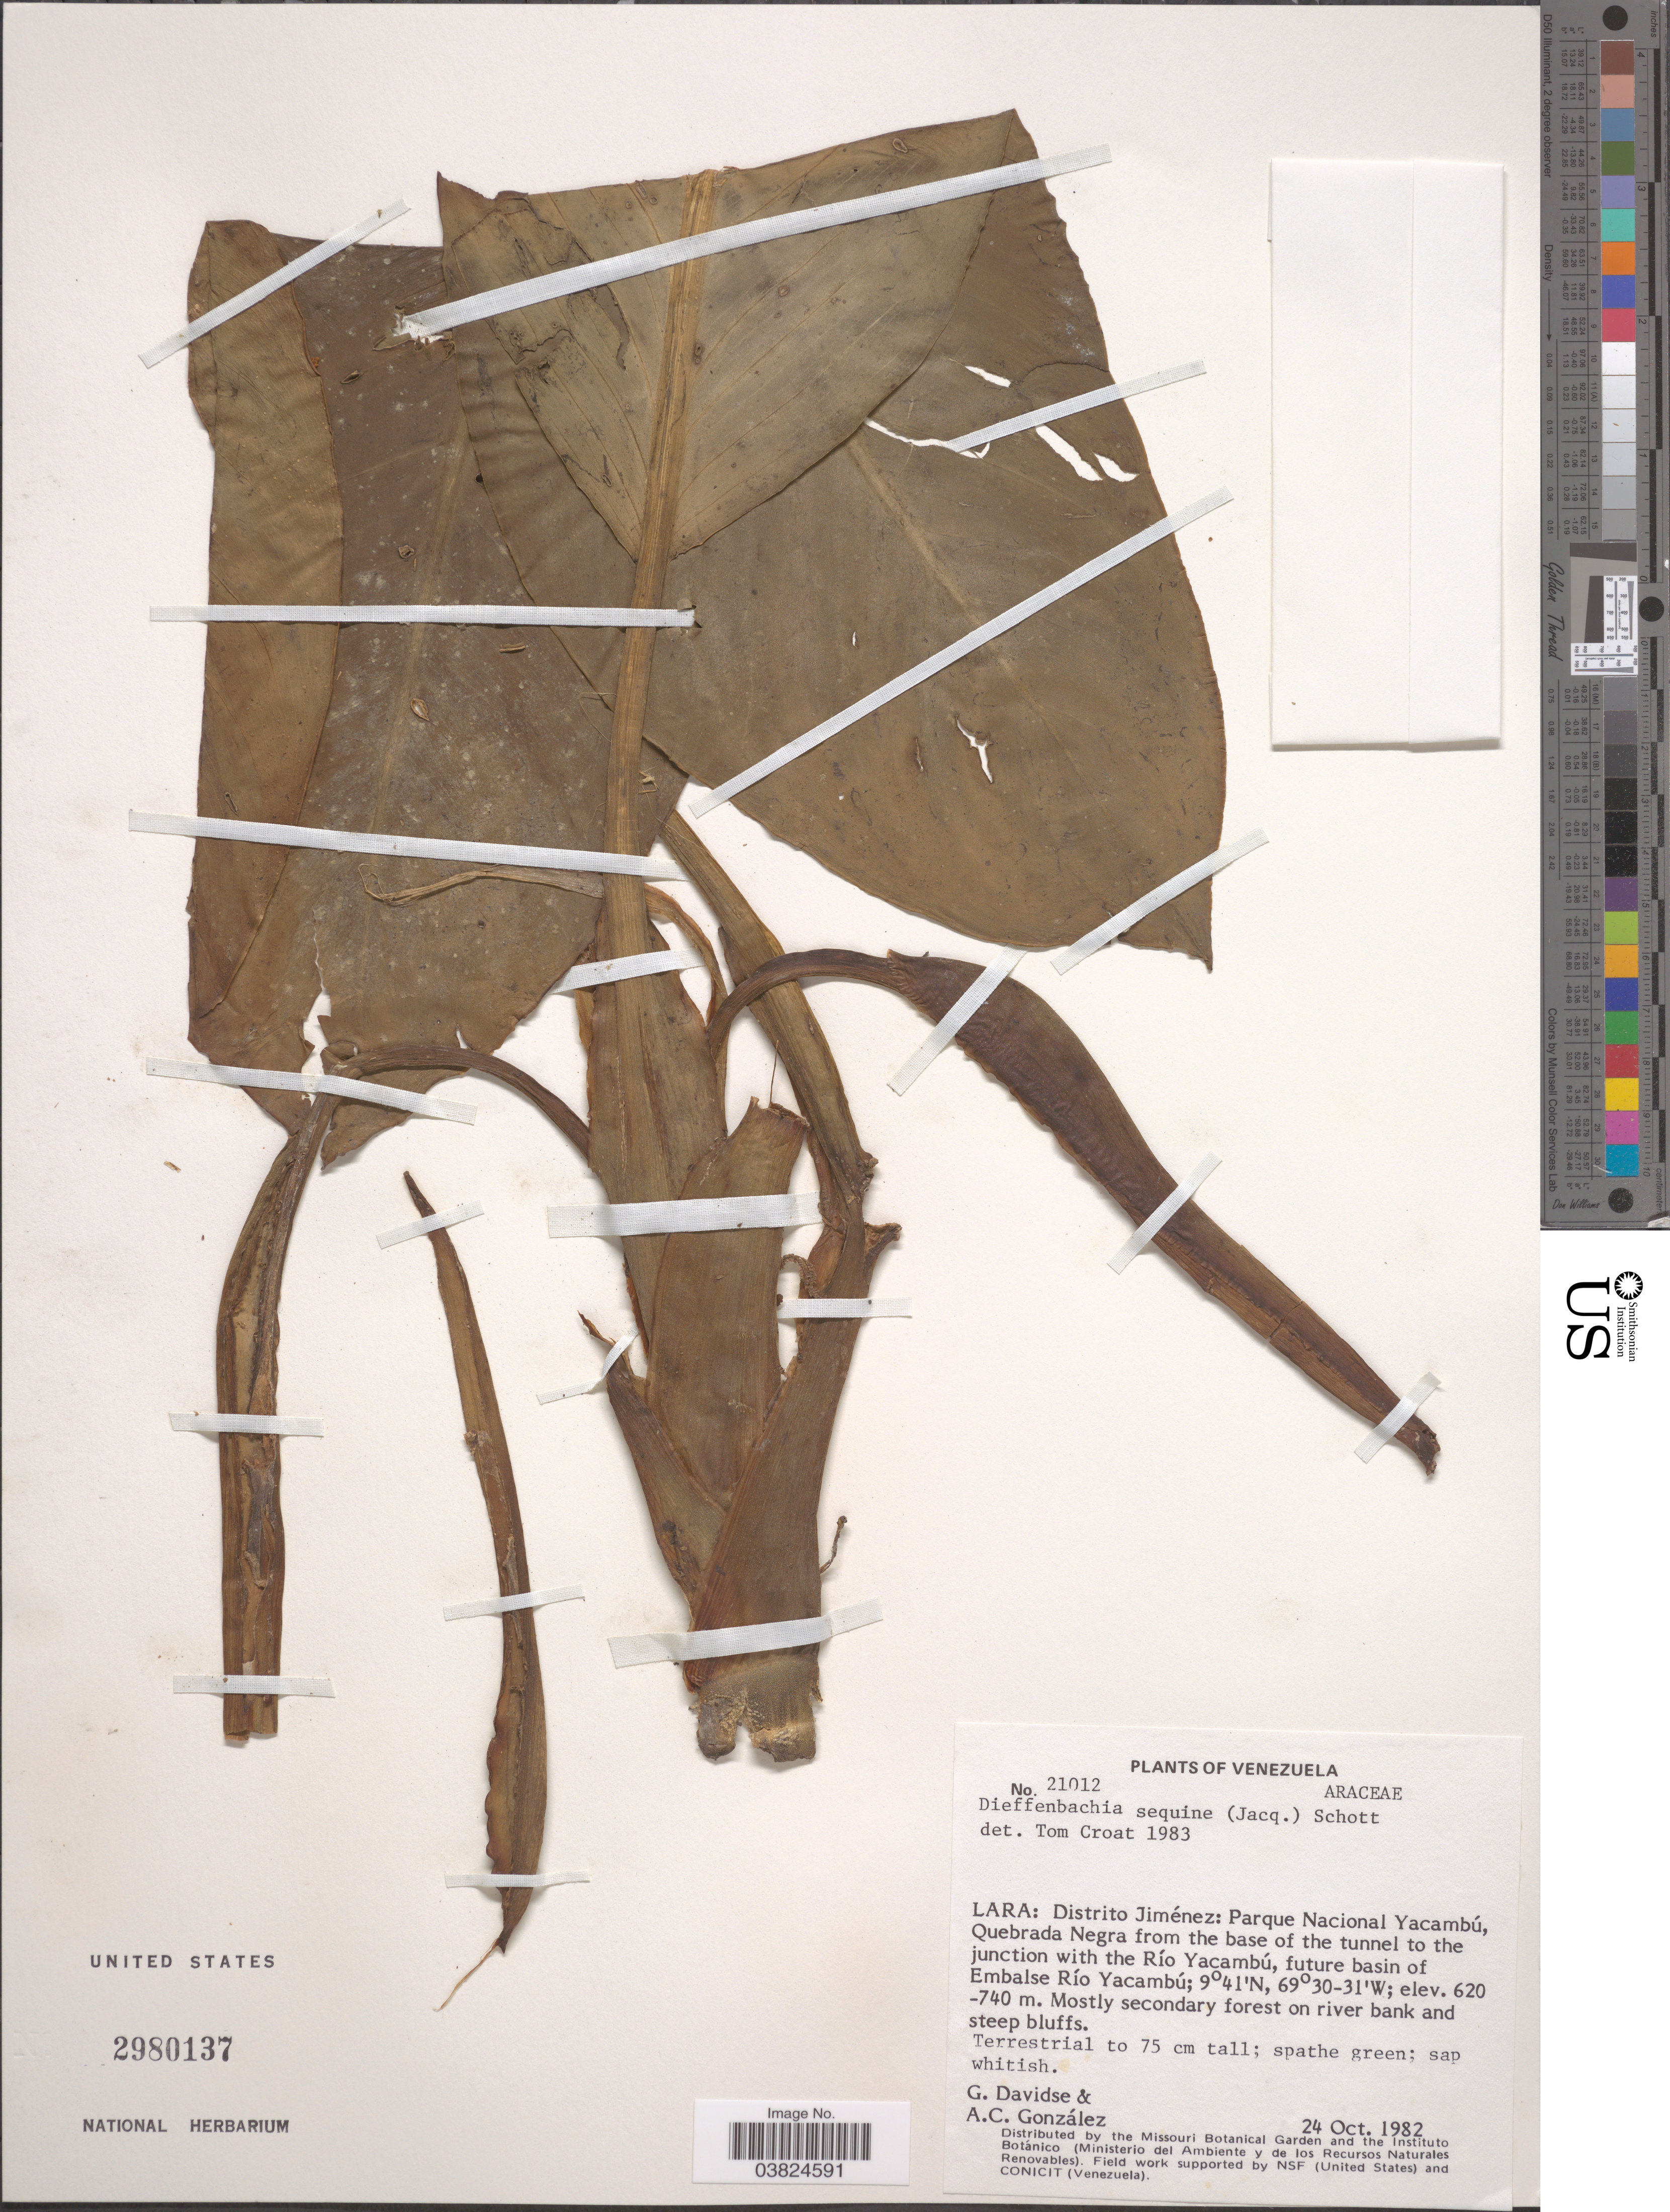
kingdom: Plantae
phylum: Tracheophyta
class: Liliopsida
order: Alismatales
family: Araceae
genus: Dieffenbachia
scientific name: Dieffenbachia seguine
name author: (Jacq.) Schott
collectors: G. Davidse & A. C. González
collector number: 21012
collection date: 1982-10-24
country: Venezuela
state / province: Lara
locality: Distrito Jiménez: Parque Nacional Yacambú, Quebrada Negra from the base of the tunnel to the junction with the Río Yacambú, future basin of Embalse Río Yacambú.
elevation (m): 620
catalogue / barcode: US 2980137